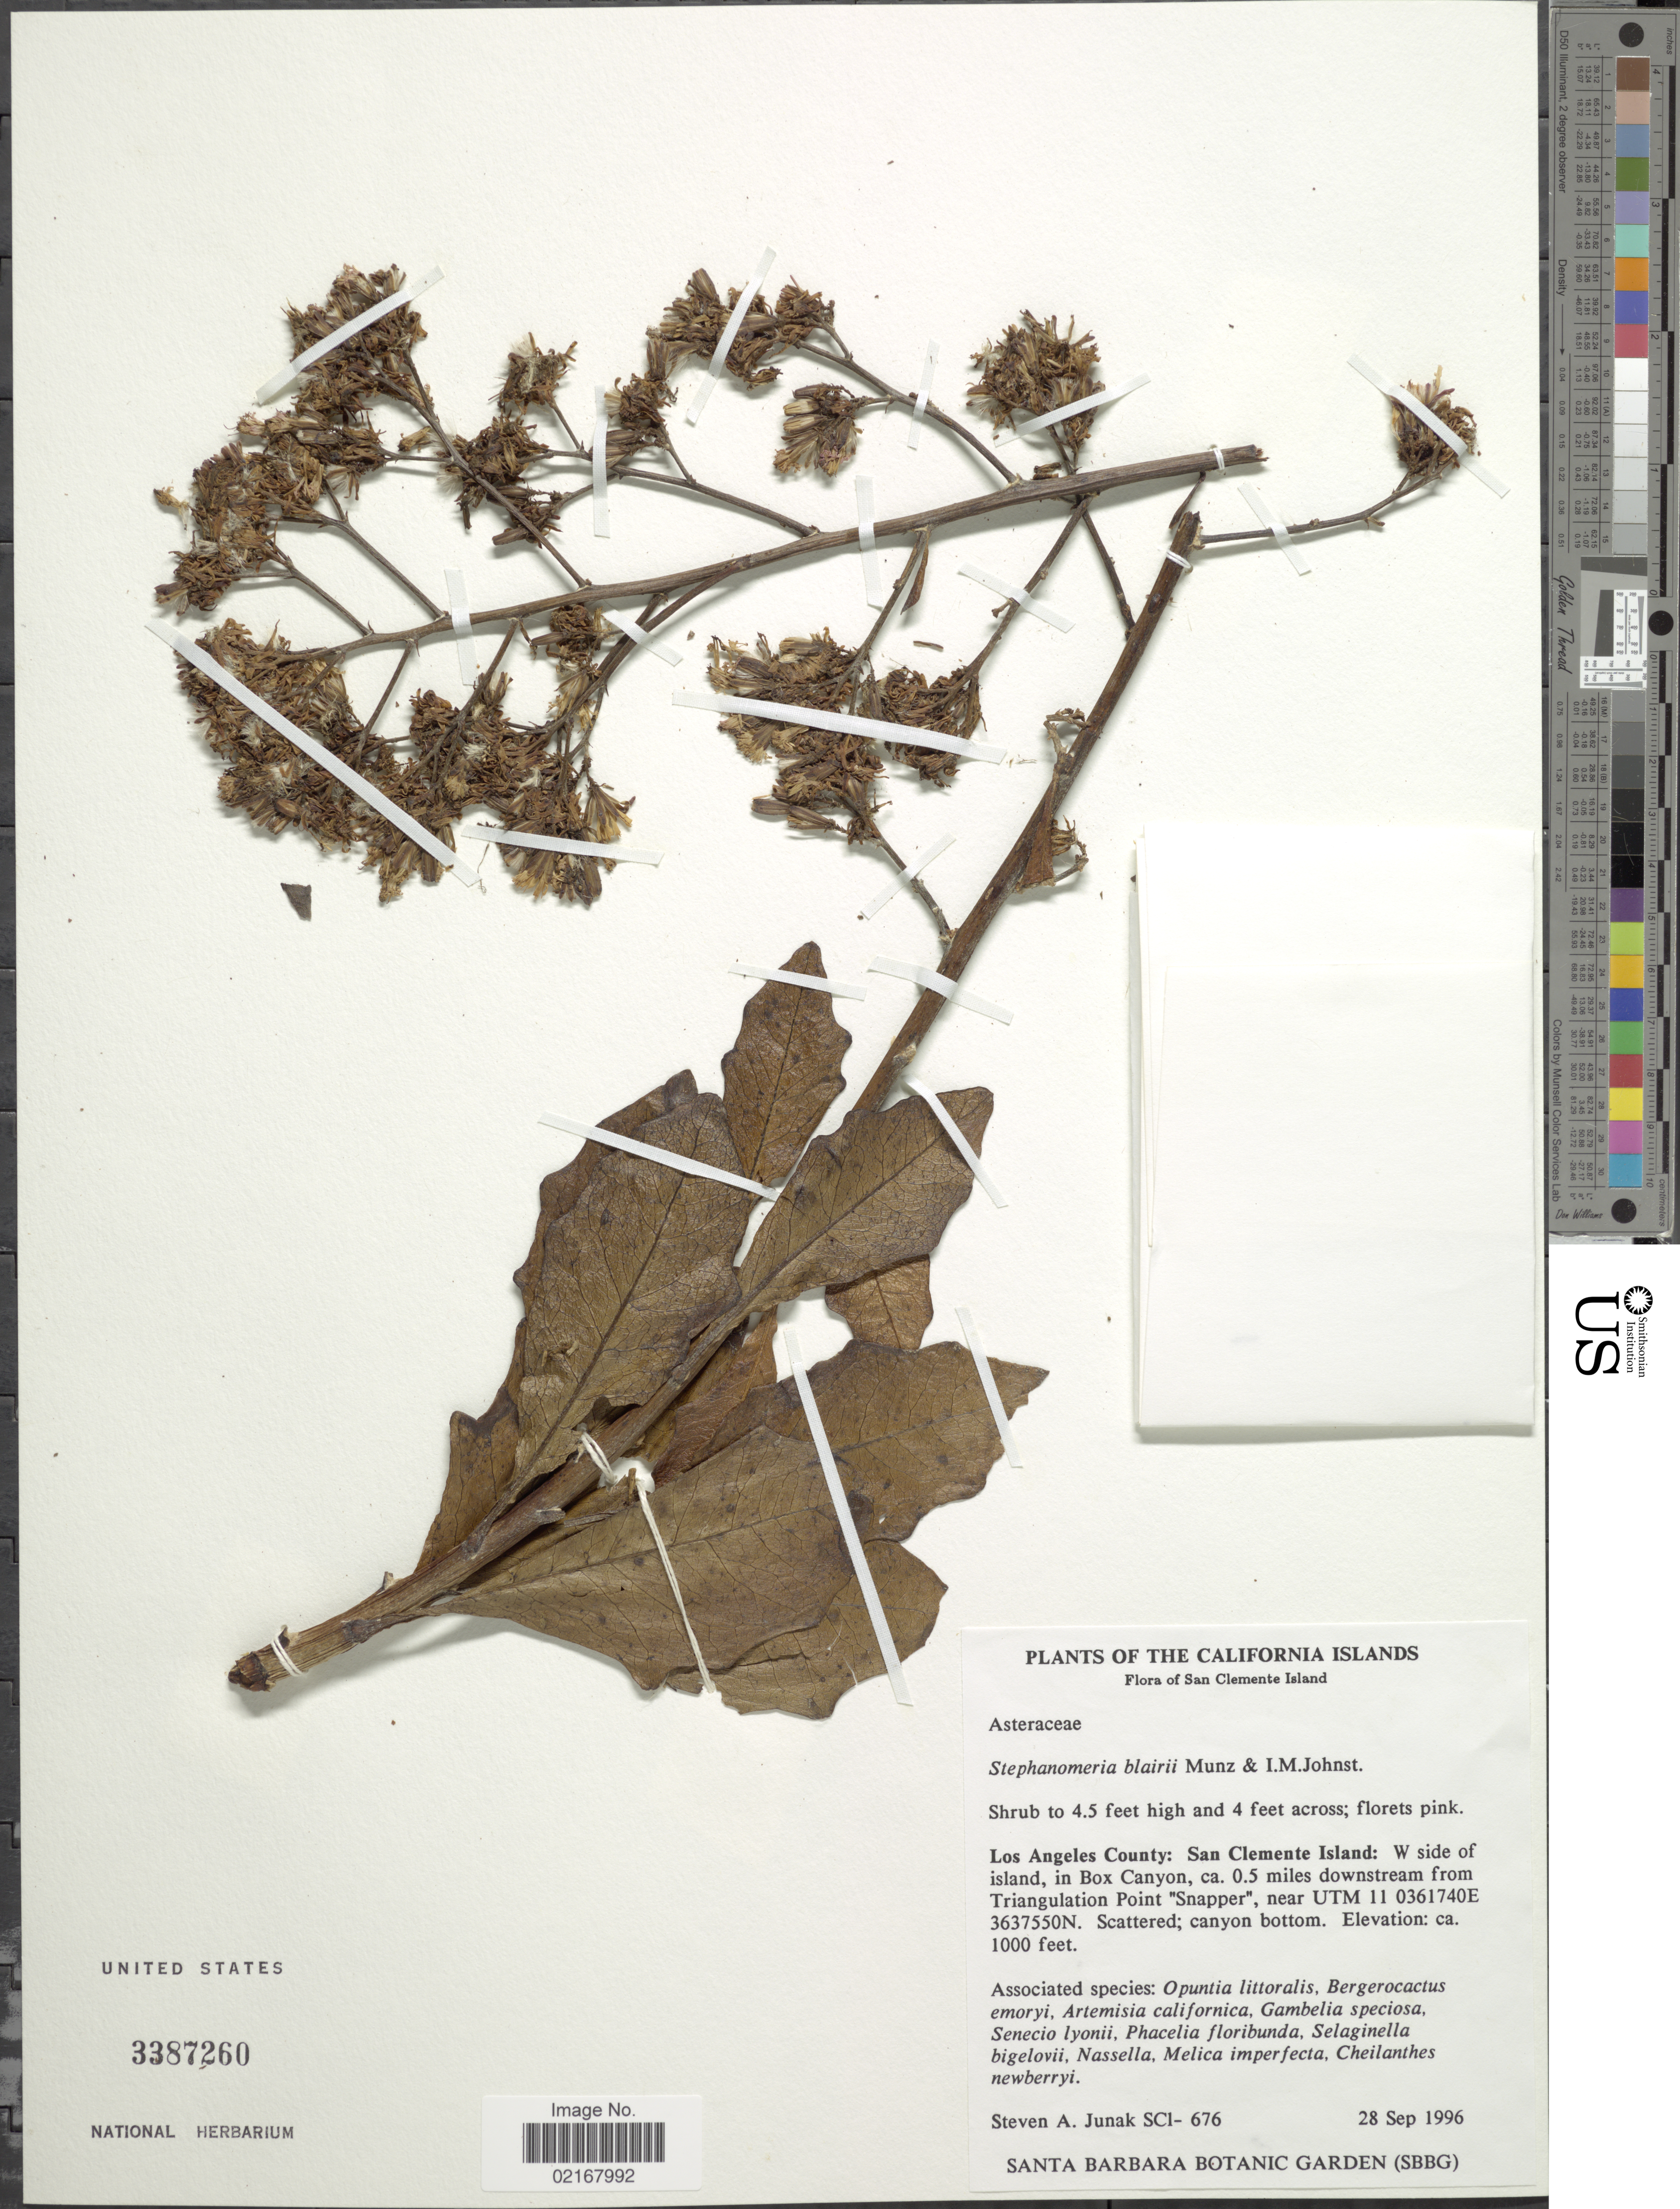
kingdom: Plantae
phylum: Tracheophyta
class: Magnoliopsida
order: Asterales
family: Asteraceae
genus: Munzothamnus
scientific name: Munzothamnus blairii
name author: (Munz & I.M. Johnst.) P.H. Raven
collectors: S. Junak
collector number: SCI-676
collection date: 1996-09-28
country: United States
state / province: California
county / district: Los Angeles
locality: California Islands. San Clemente Island. Los Angeles County: San Clemente Island: W side of island, in Box Canyon, ca. 0.5 miles downstream from Triangulation Point "Snapper", near UTM 11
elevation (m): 305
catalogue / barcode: US 3387260